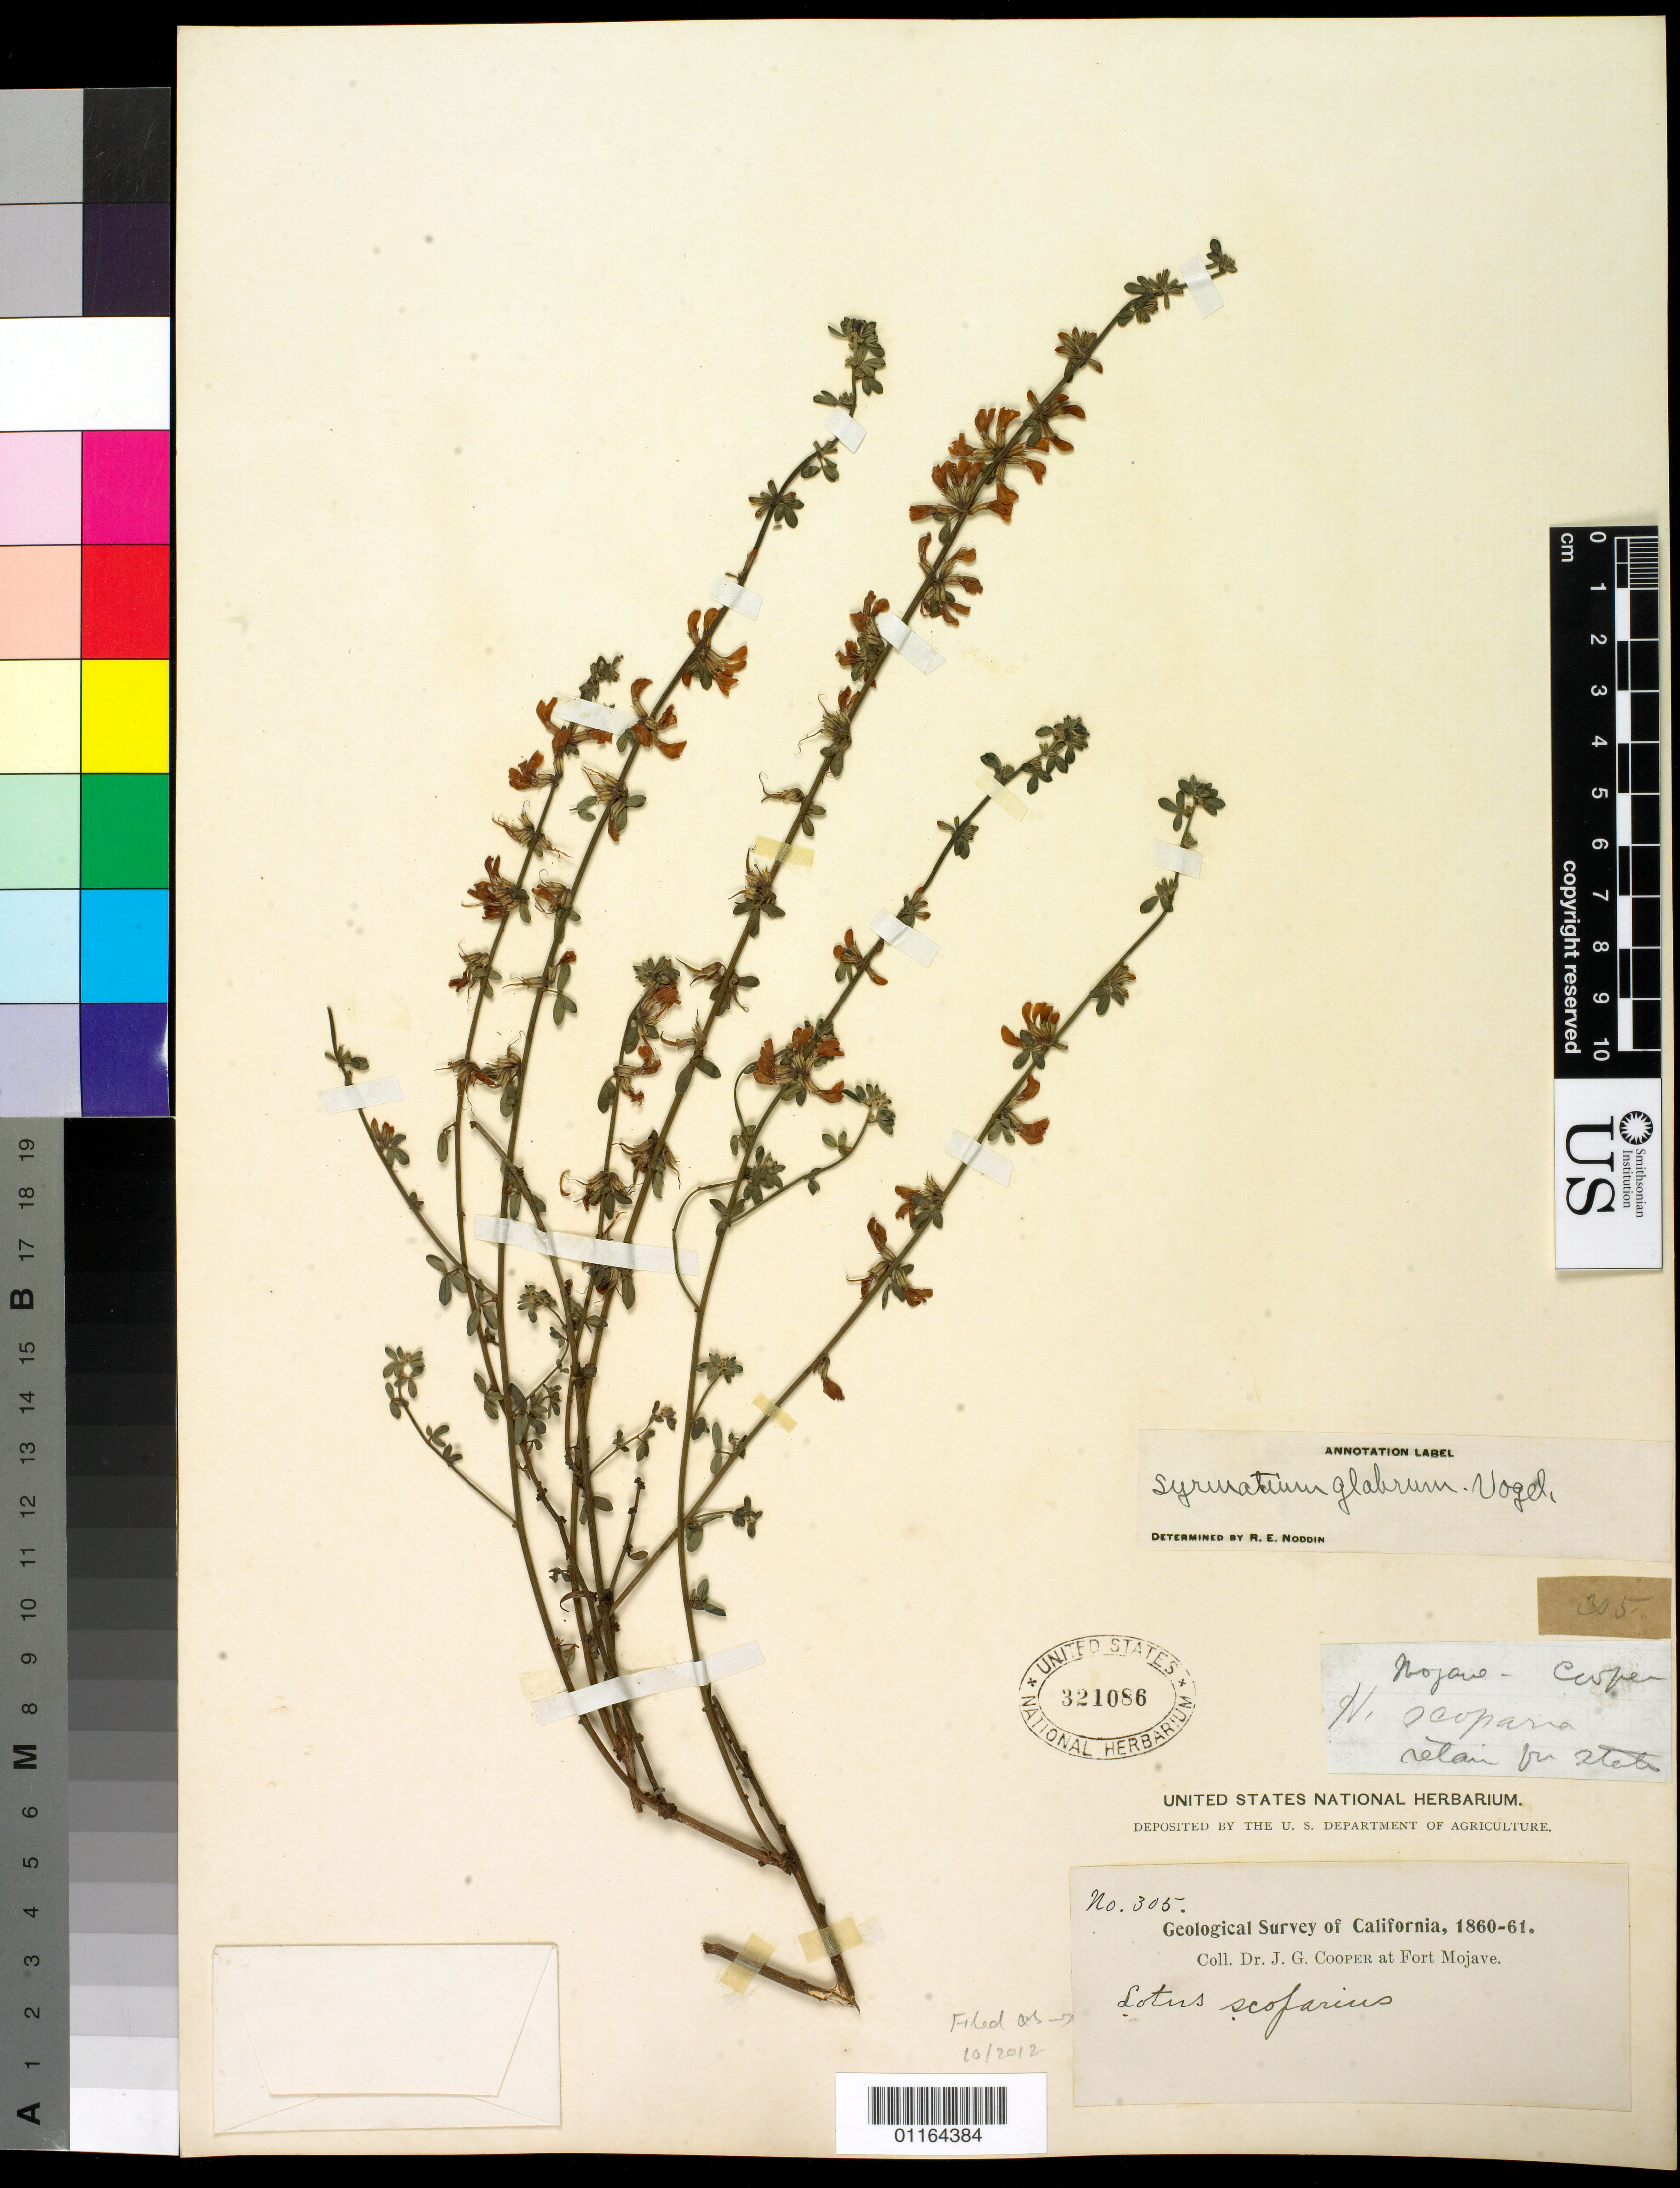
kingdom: Plantae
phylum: Tracheophyta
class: Magnoliopsida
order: Fabales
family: Fabaceae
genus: Syrmatium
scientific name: Syrmatium glabrum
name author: Vogel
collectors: J. G. Cooper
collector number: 305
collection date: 1860/1861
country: United States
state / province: California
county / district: San Bernardino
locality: Fort Mojave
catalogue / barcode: US 321086